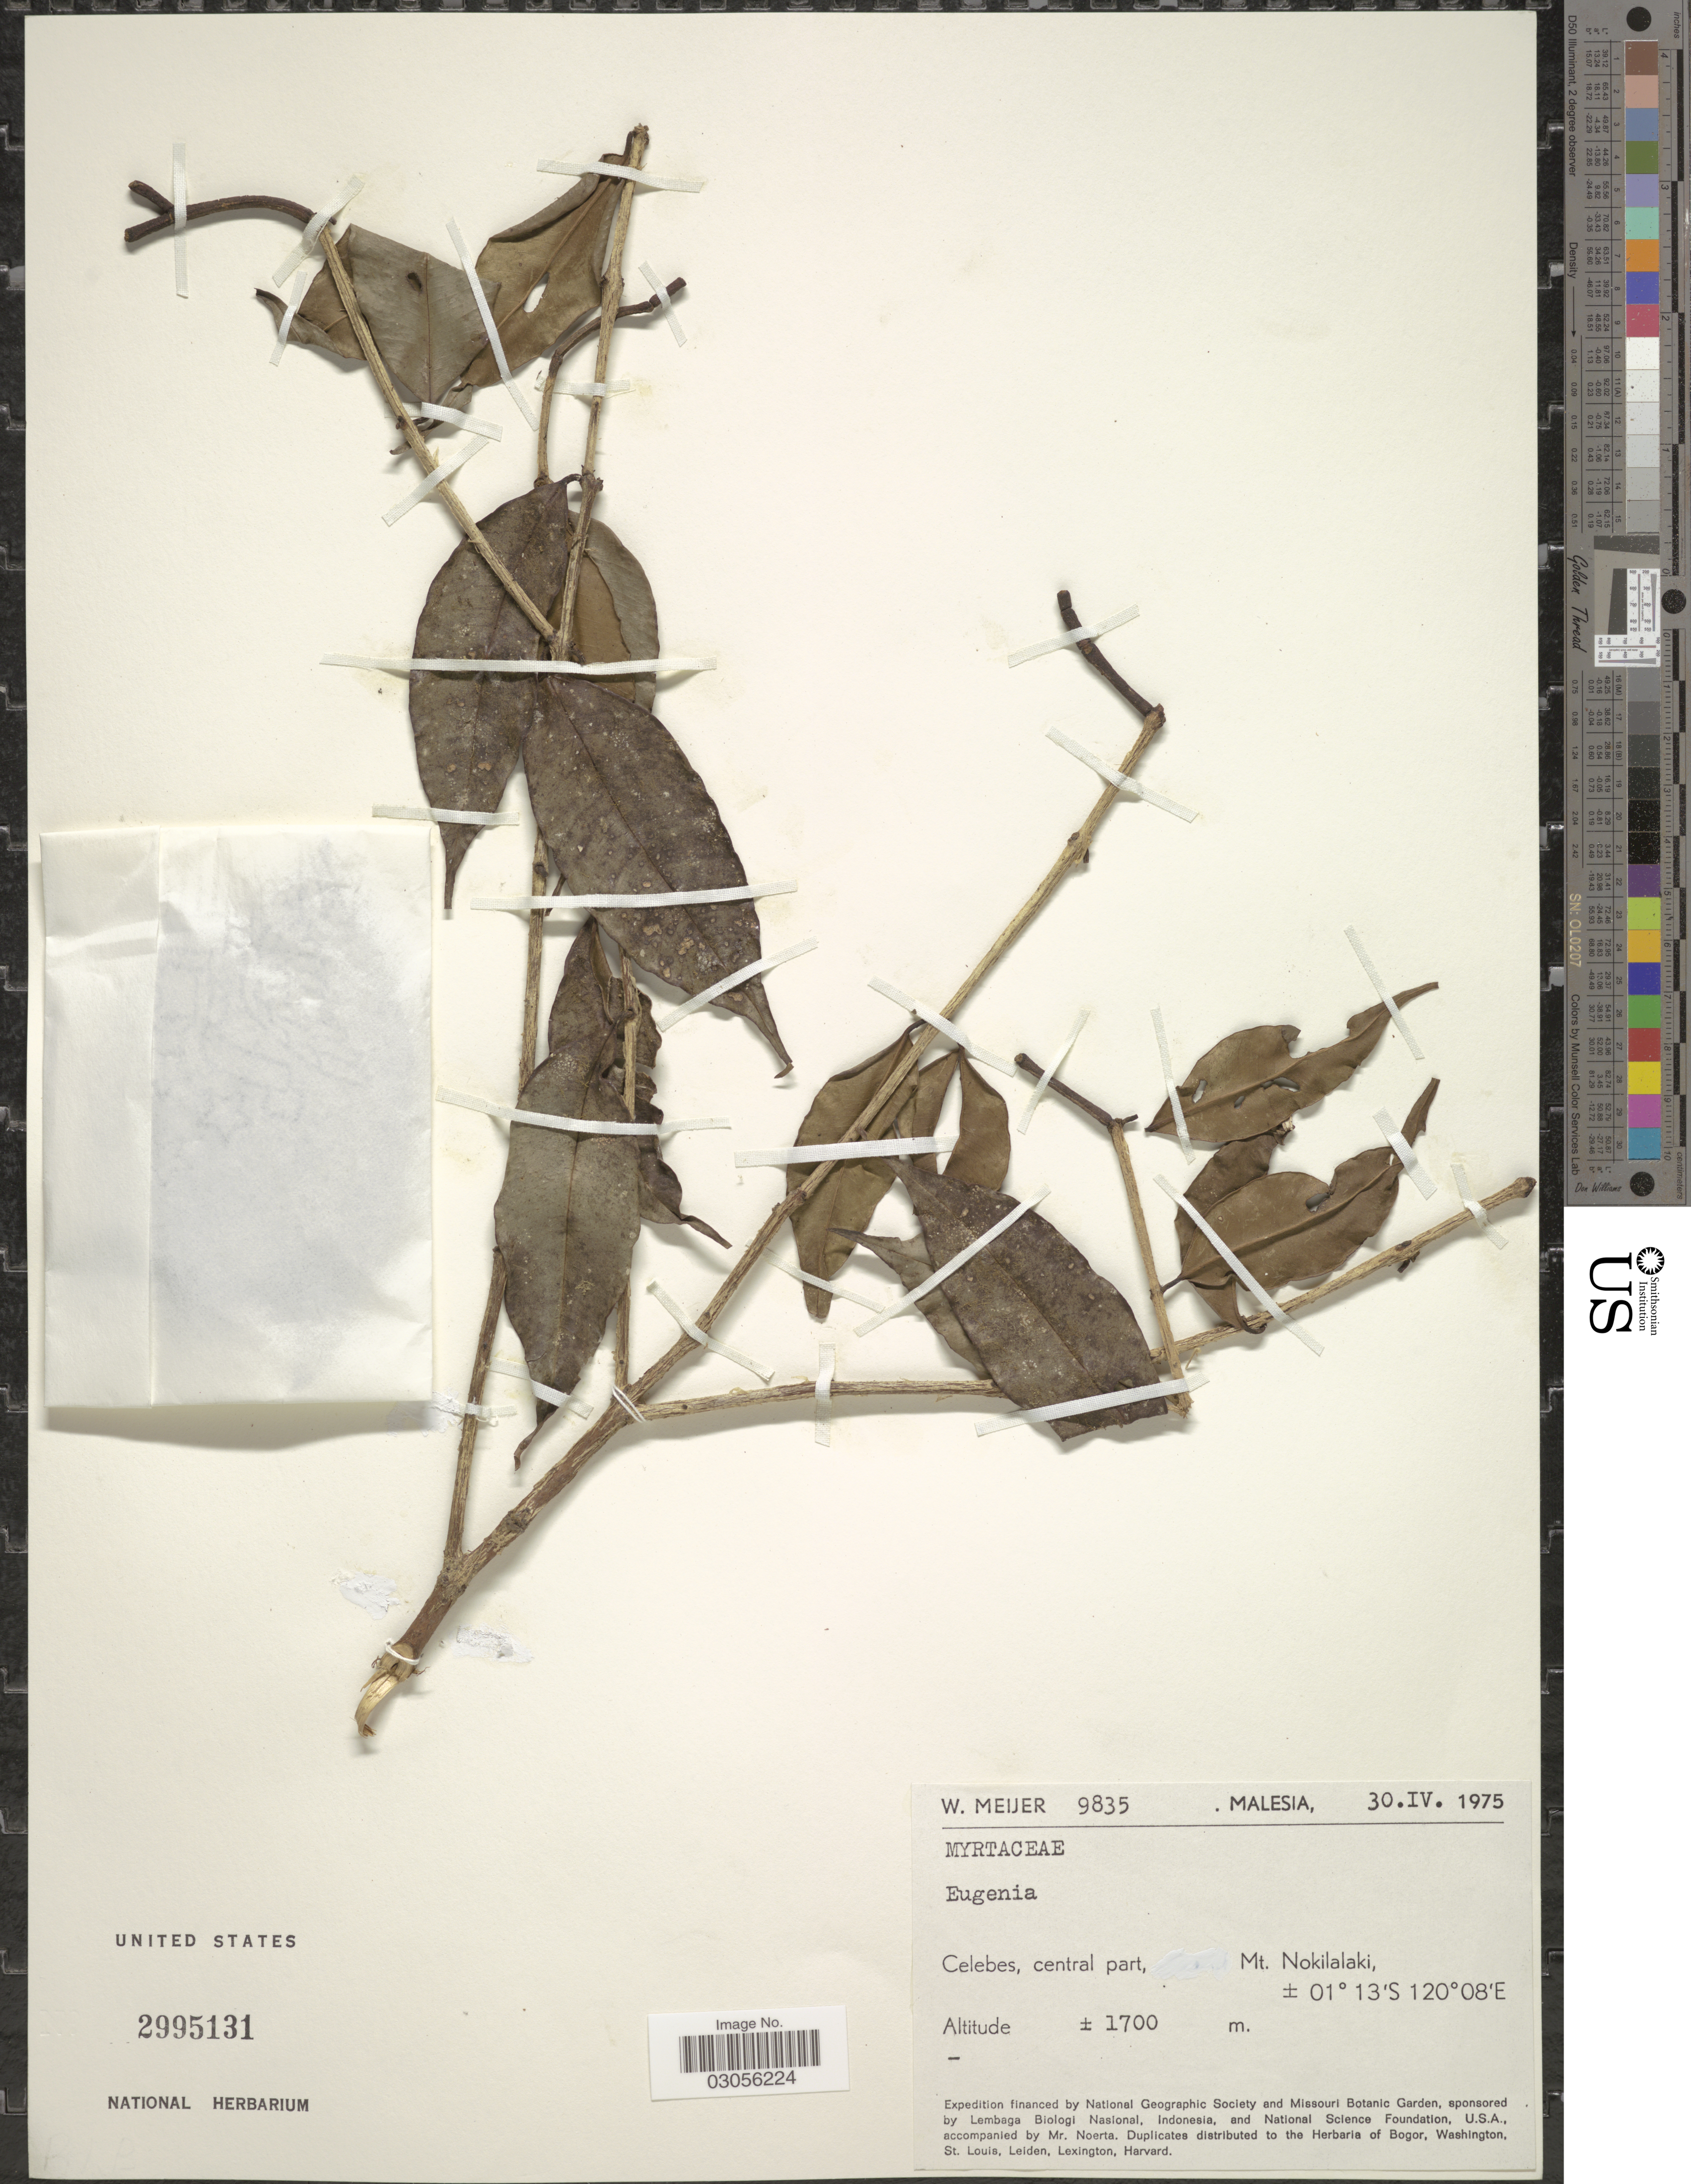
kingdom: Plantae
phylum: Tracheophyta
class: Magnoliopsida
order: Myrtales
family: Myrtaceae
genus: Eugenia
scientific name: Eugenia sp.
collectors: W. Meijer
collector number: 9835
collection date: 1975-04-30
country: Malaysia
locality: Celebes, central part, Mt. Nokilalaki.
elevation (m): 1700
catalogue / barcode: US 2995131